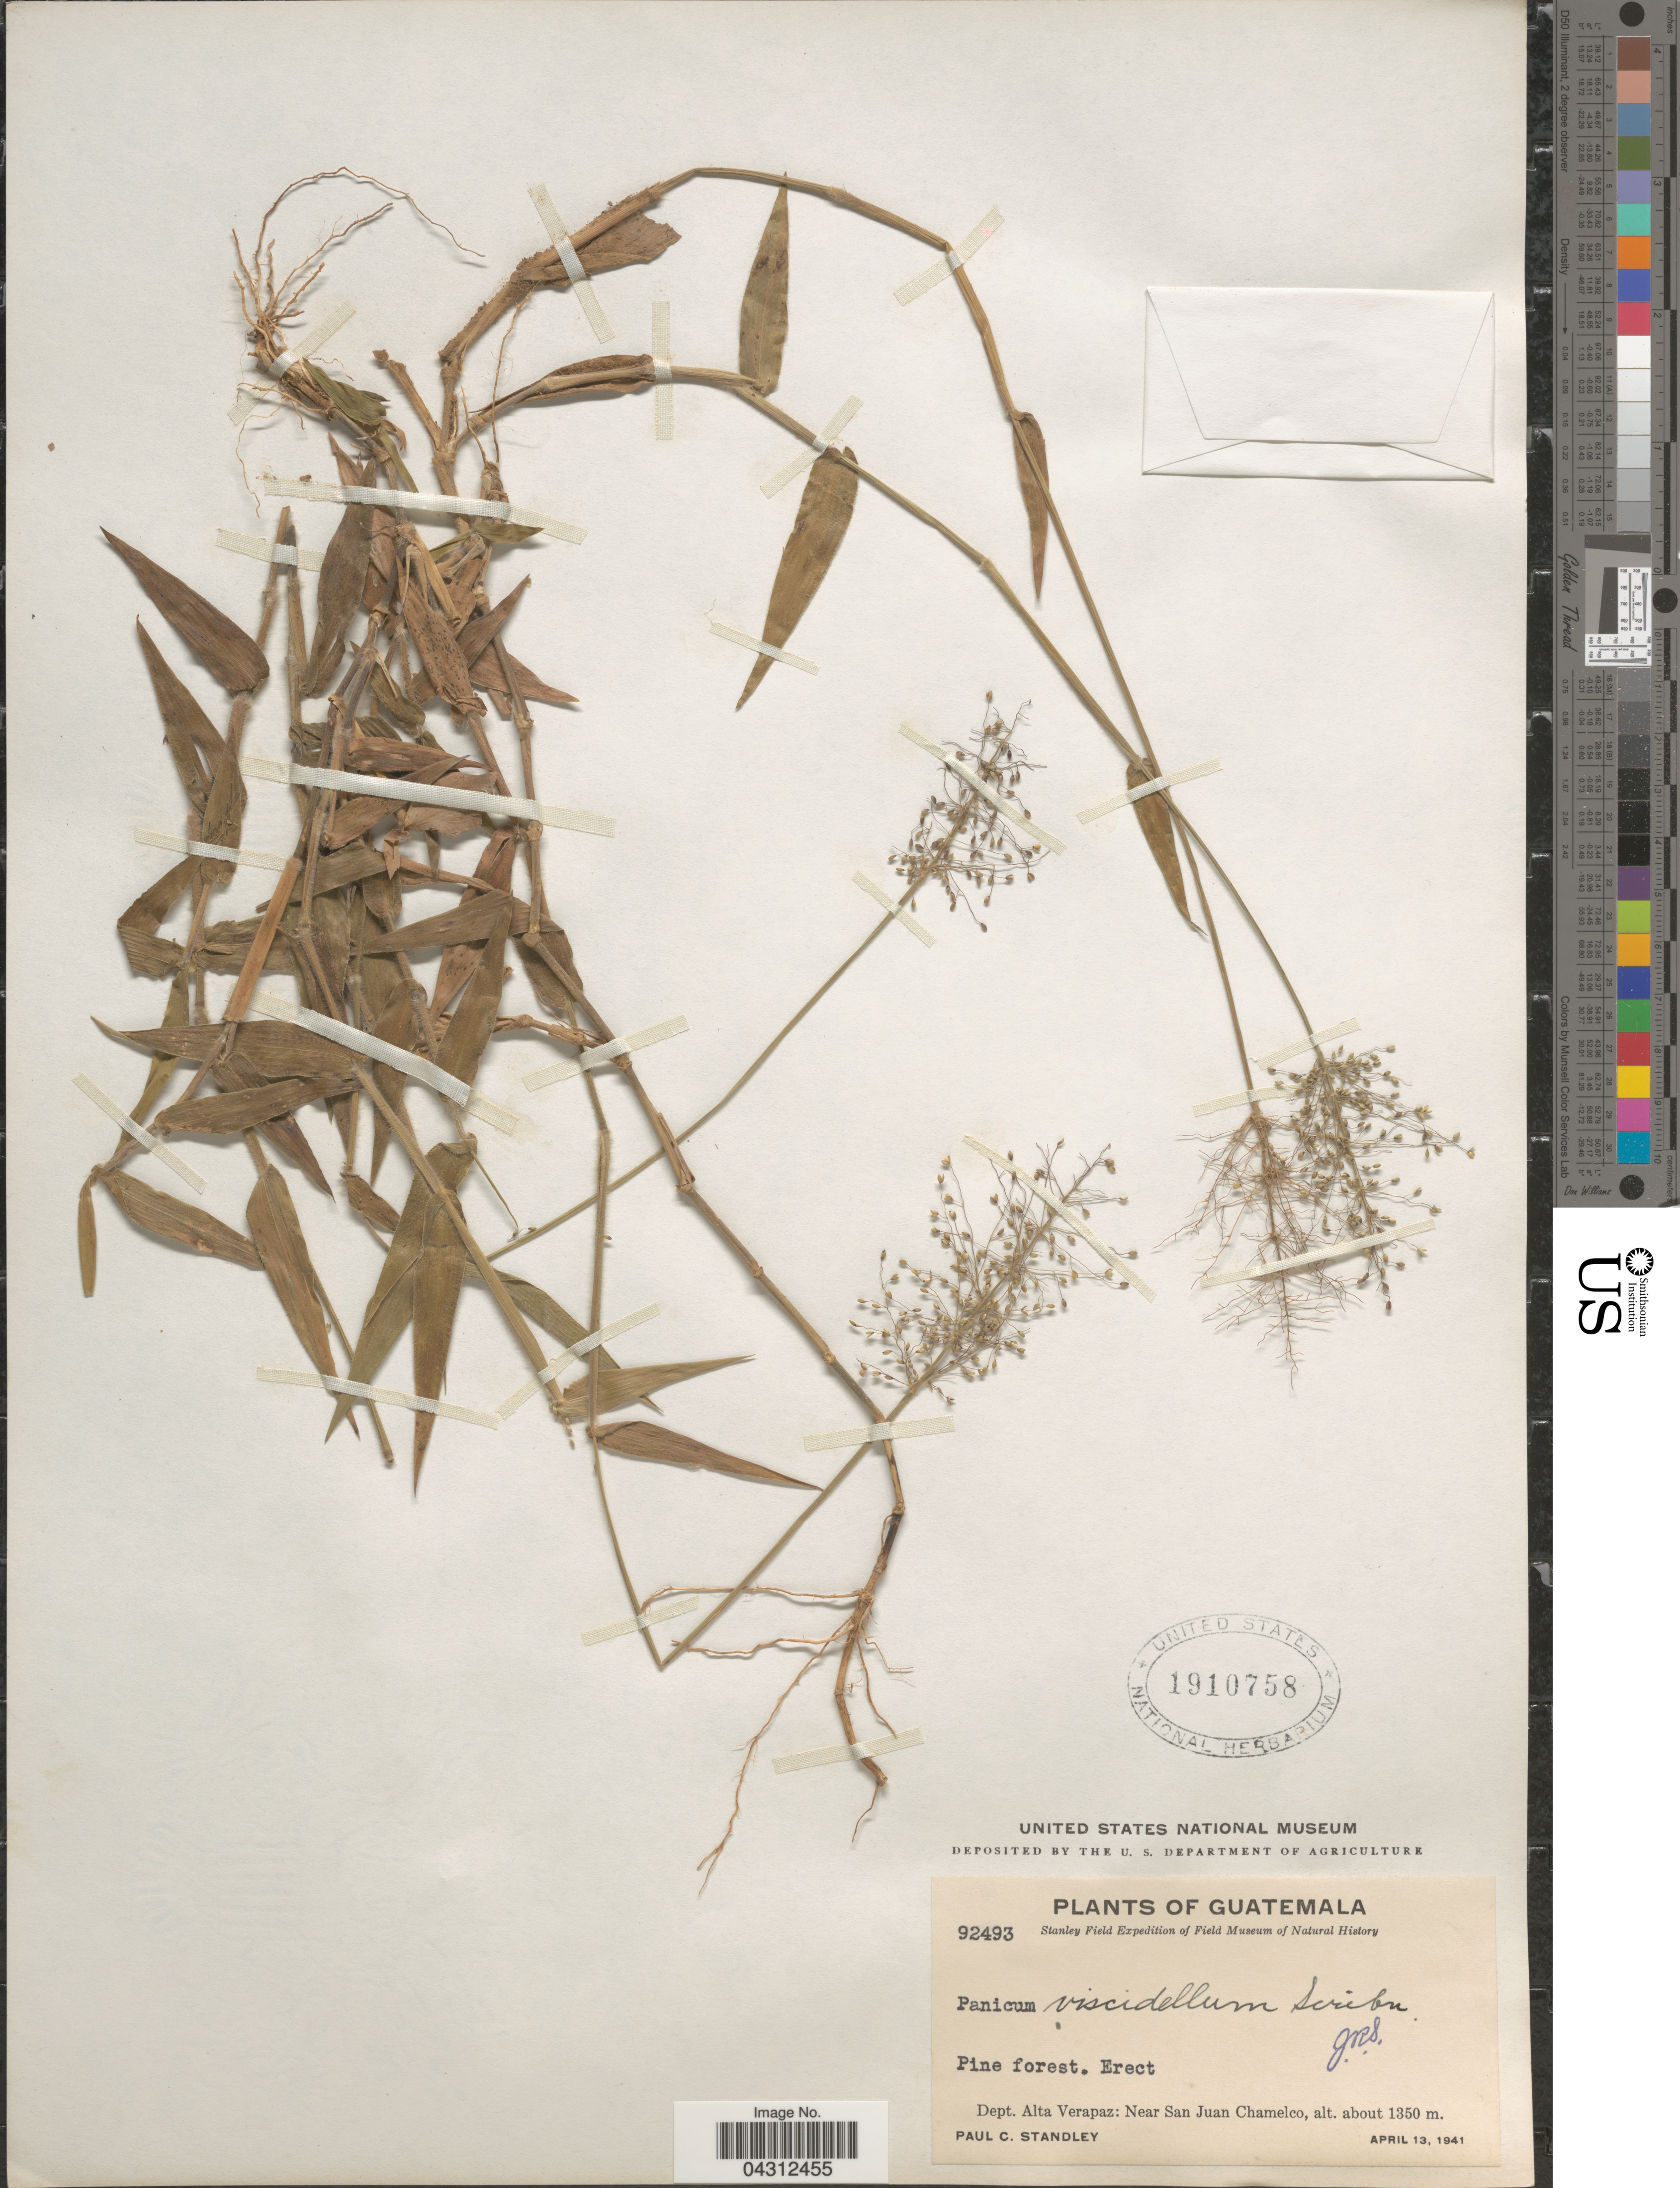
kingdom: Plantae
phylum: Tracheophyta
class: Liliopsida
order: Poales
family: Poaceae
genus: Dichanthelium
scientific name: Dichanthelium viscidellum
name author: (Scribn.) Gould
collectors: P. C. Standley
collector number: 92493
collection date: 1941-04-13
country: Guatemala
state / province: Alta Verapaz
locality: Stanley Field Expedition. Dept. Alta Verapaz: Near San Juan Chamelco.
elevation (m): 1350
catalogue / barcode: US 1910758